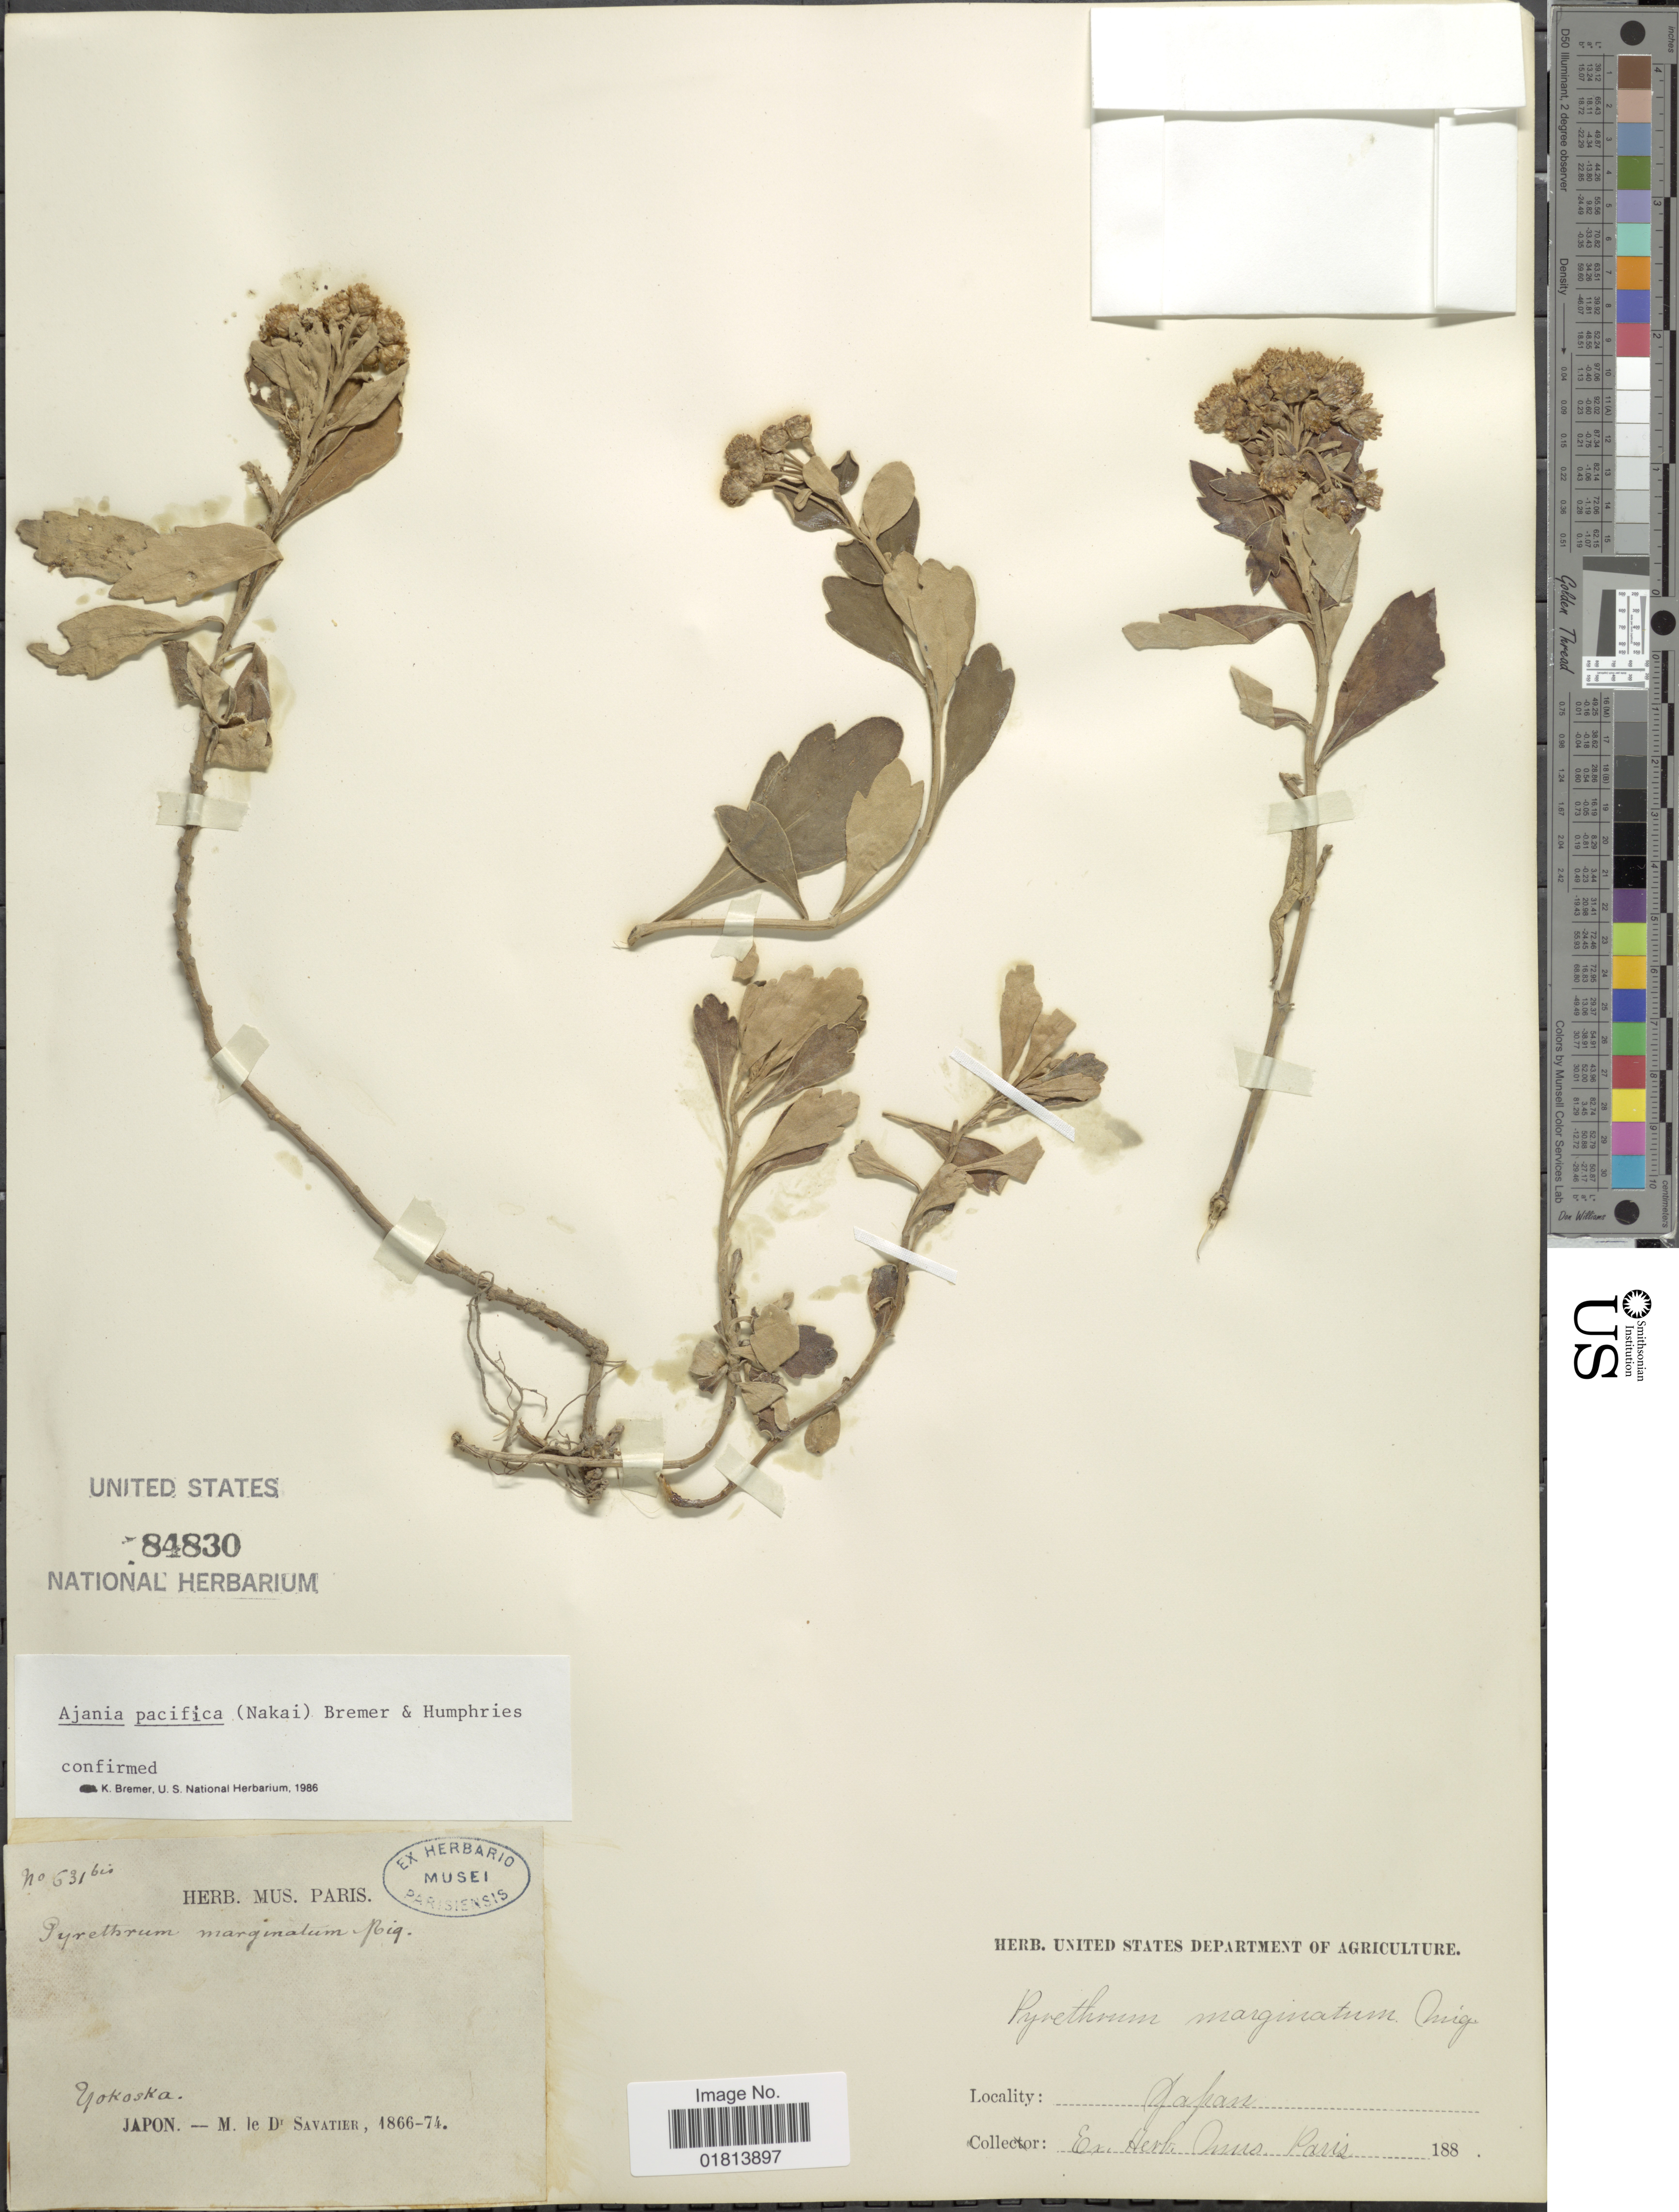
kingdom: Plantae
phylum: Tracheophyta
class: Magnoliopsida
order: Asterales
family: Asteraceae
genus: Ajania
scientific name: Ajania pacifica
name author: Nakai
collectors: Savatier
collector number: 631 bis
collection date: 1866/1874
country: Japan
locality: Yokoska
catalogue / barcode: US 84830